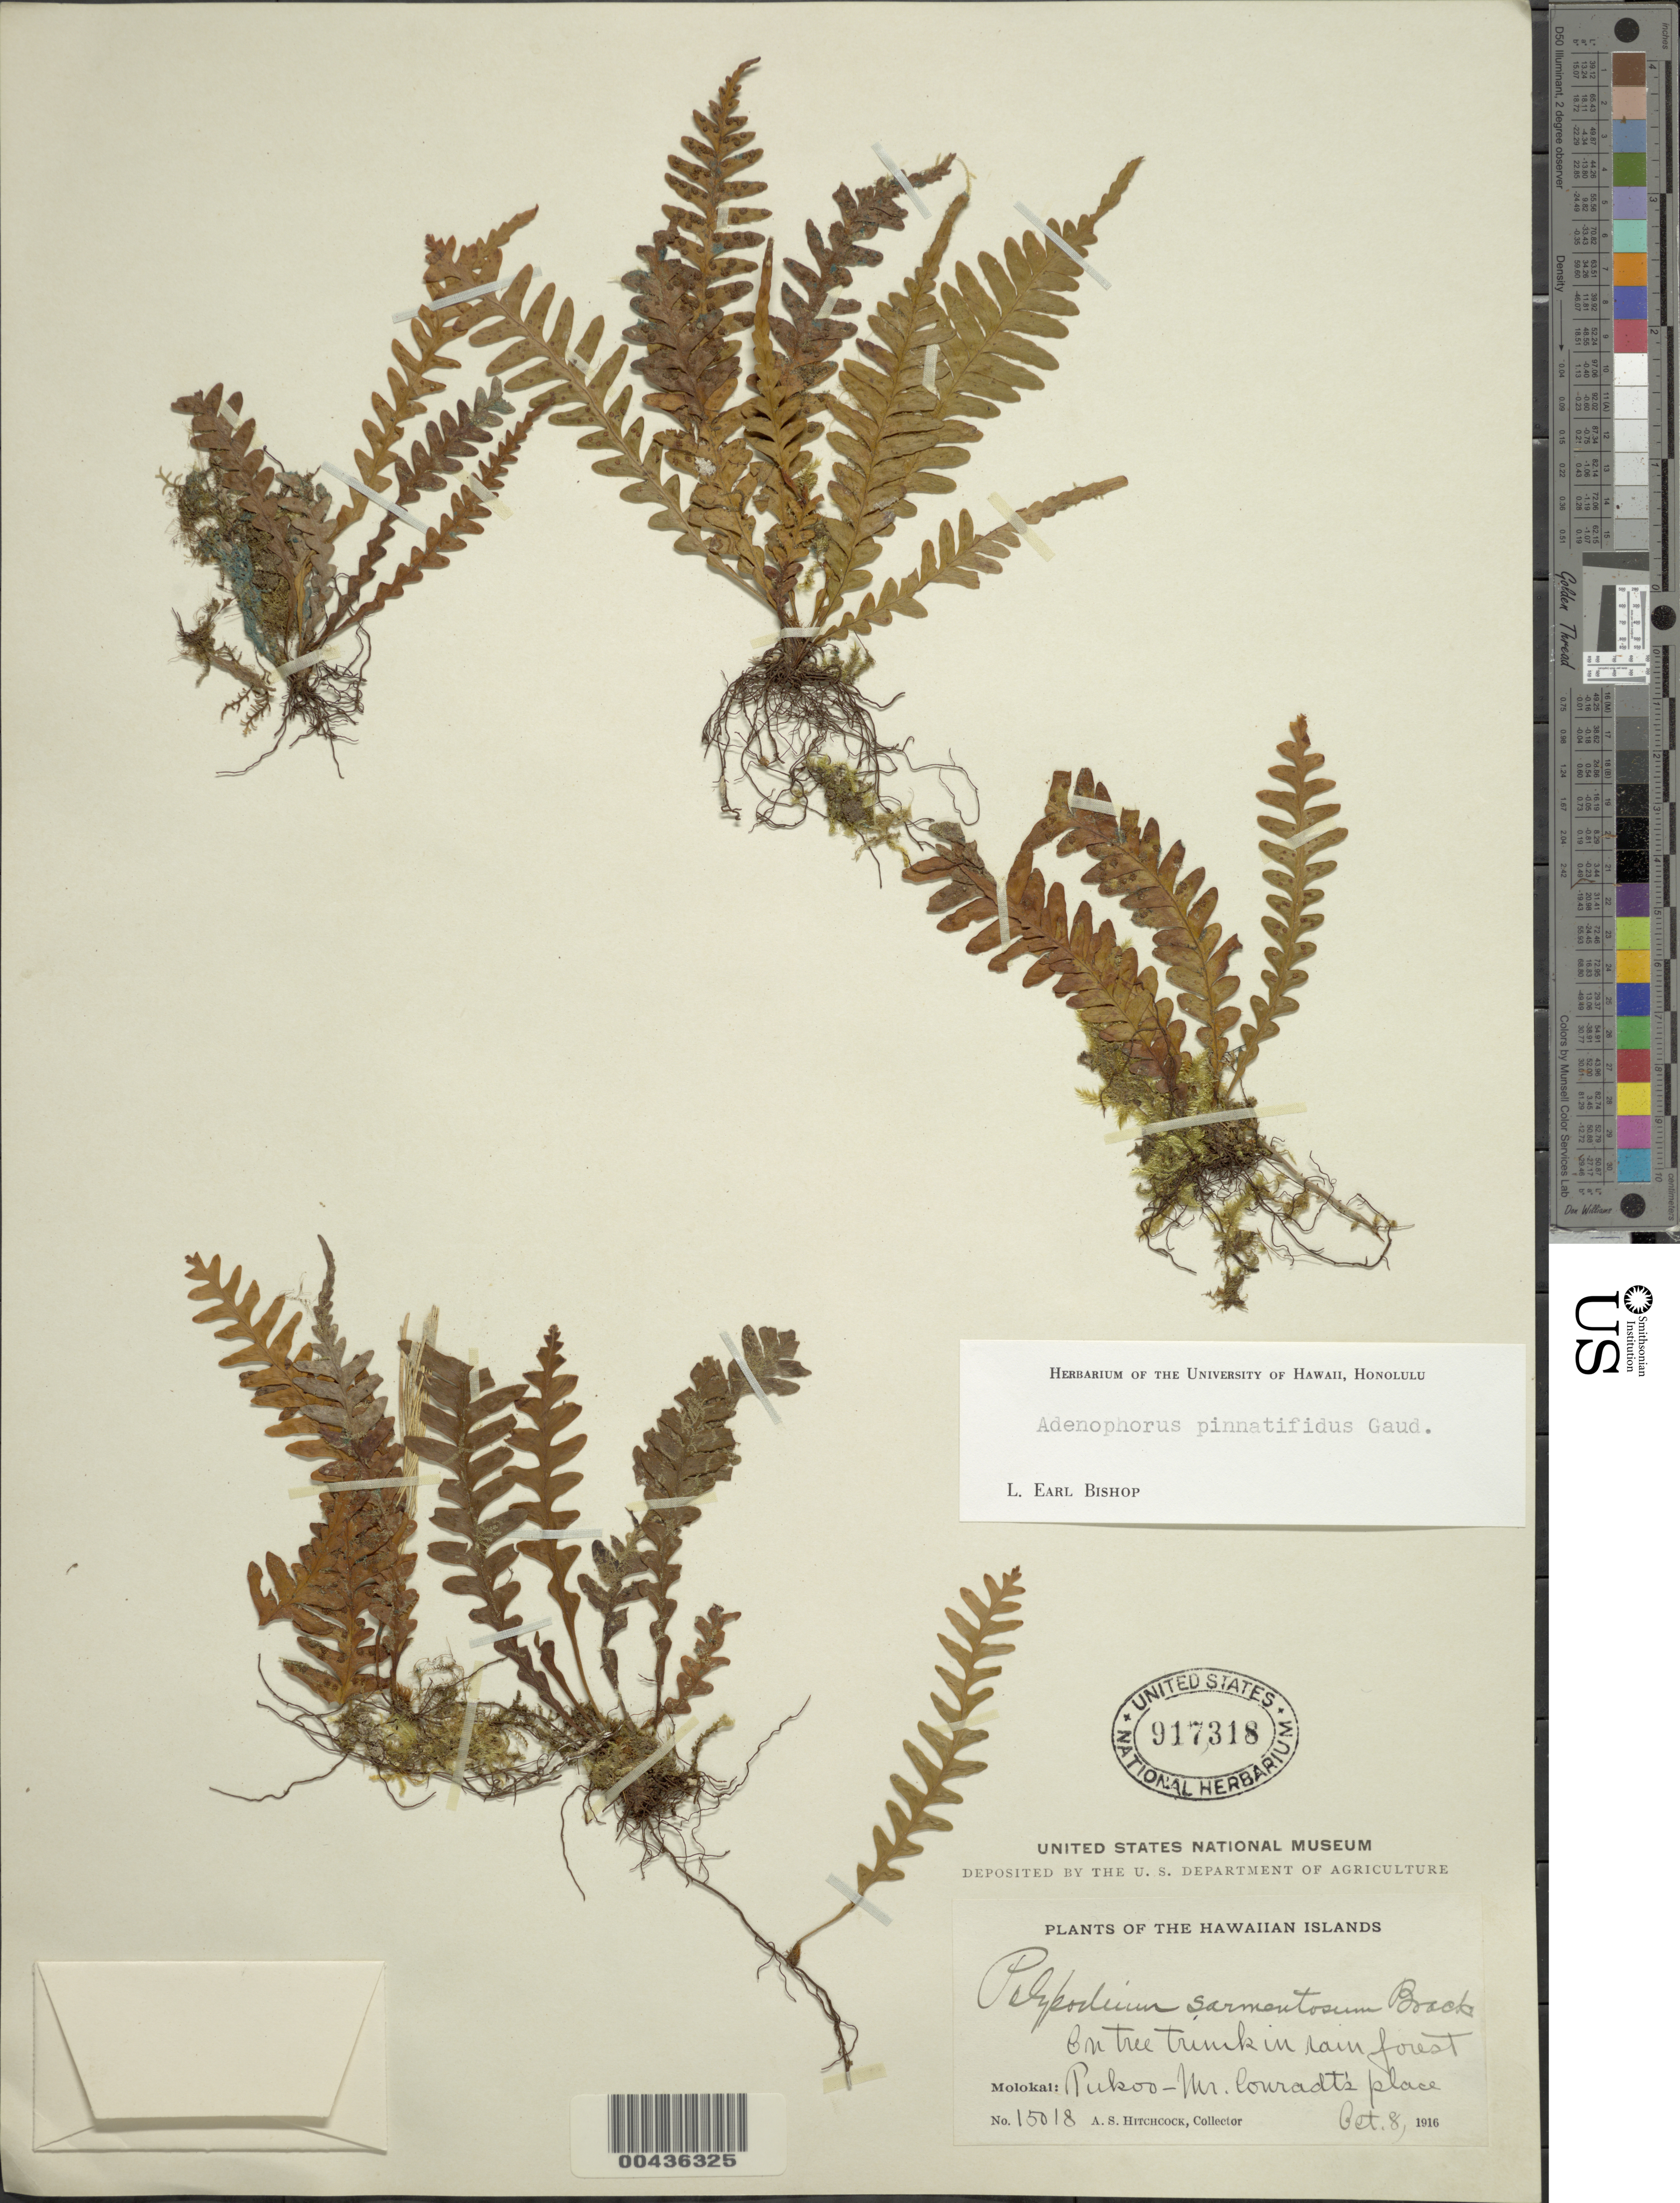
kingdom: Plantae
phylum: Tracheophyta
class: Polypodiopsida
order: Polypodiales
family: Polypodiaceae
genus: Adenophorus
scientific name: Adenophorus pinnatifidus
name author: Gaudich.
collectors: A. S. Hitchcock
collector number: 15018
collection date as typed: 8 Oct 1916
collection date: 1916-10-08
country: United States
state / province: Hawaii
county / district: Maui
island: Moloka'i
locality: Pukoo-Mr. Conradt's place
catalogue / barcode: US 917318